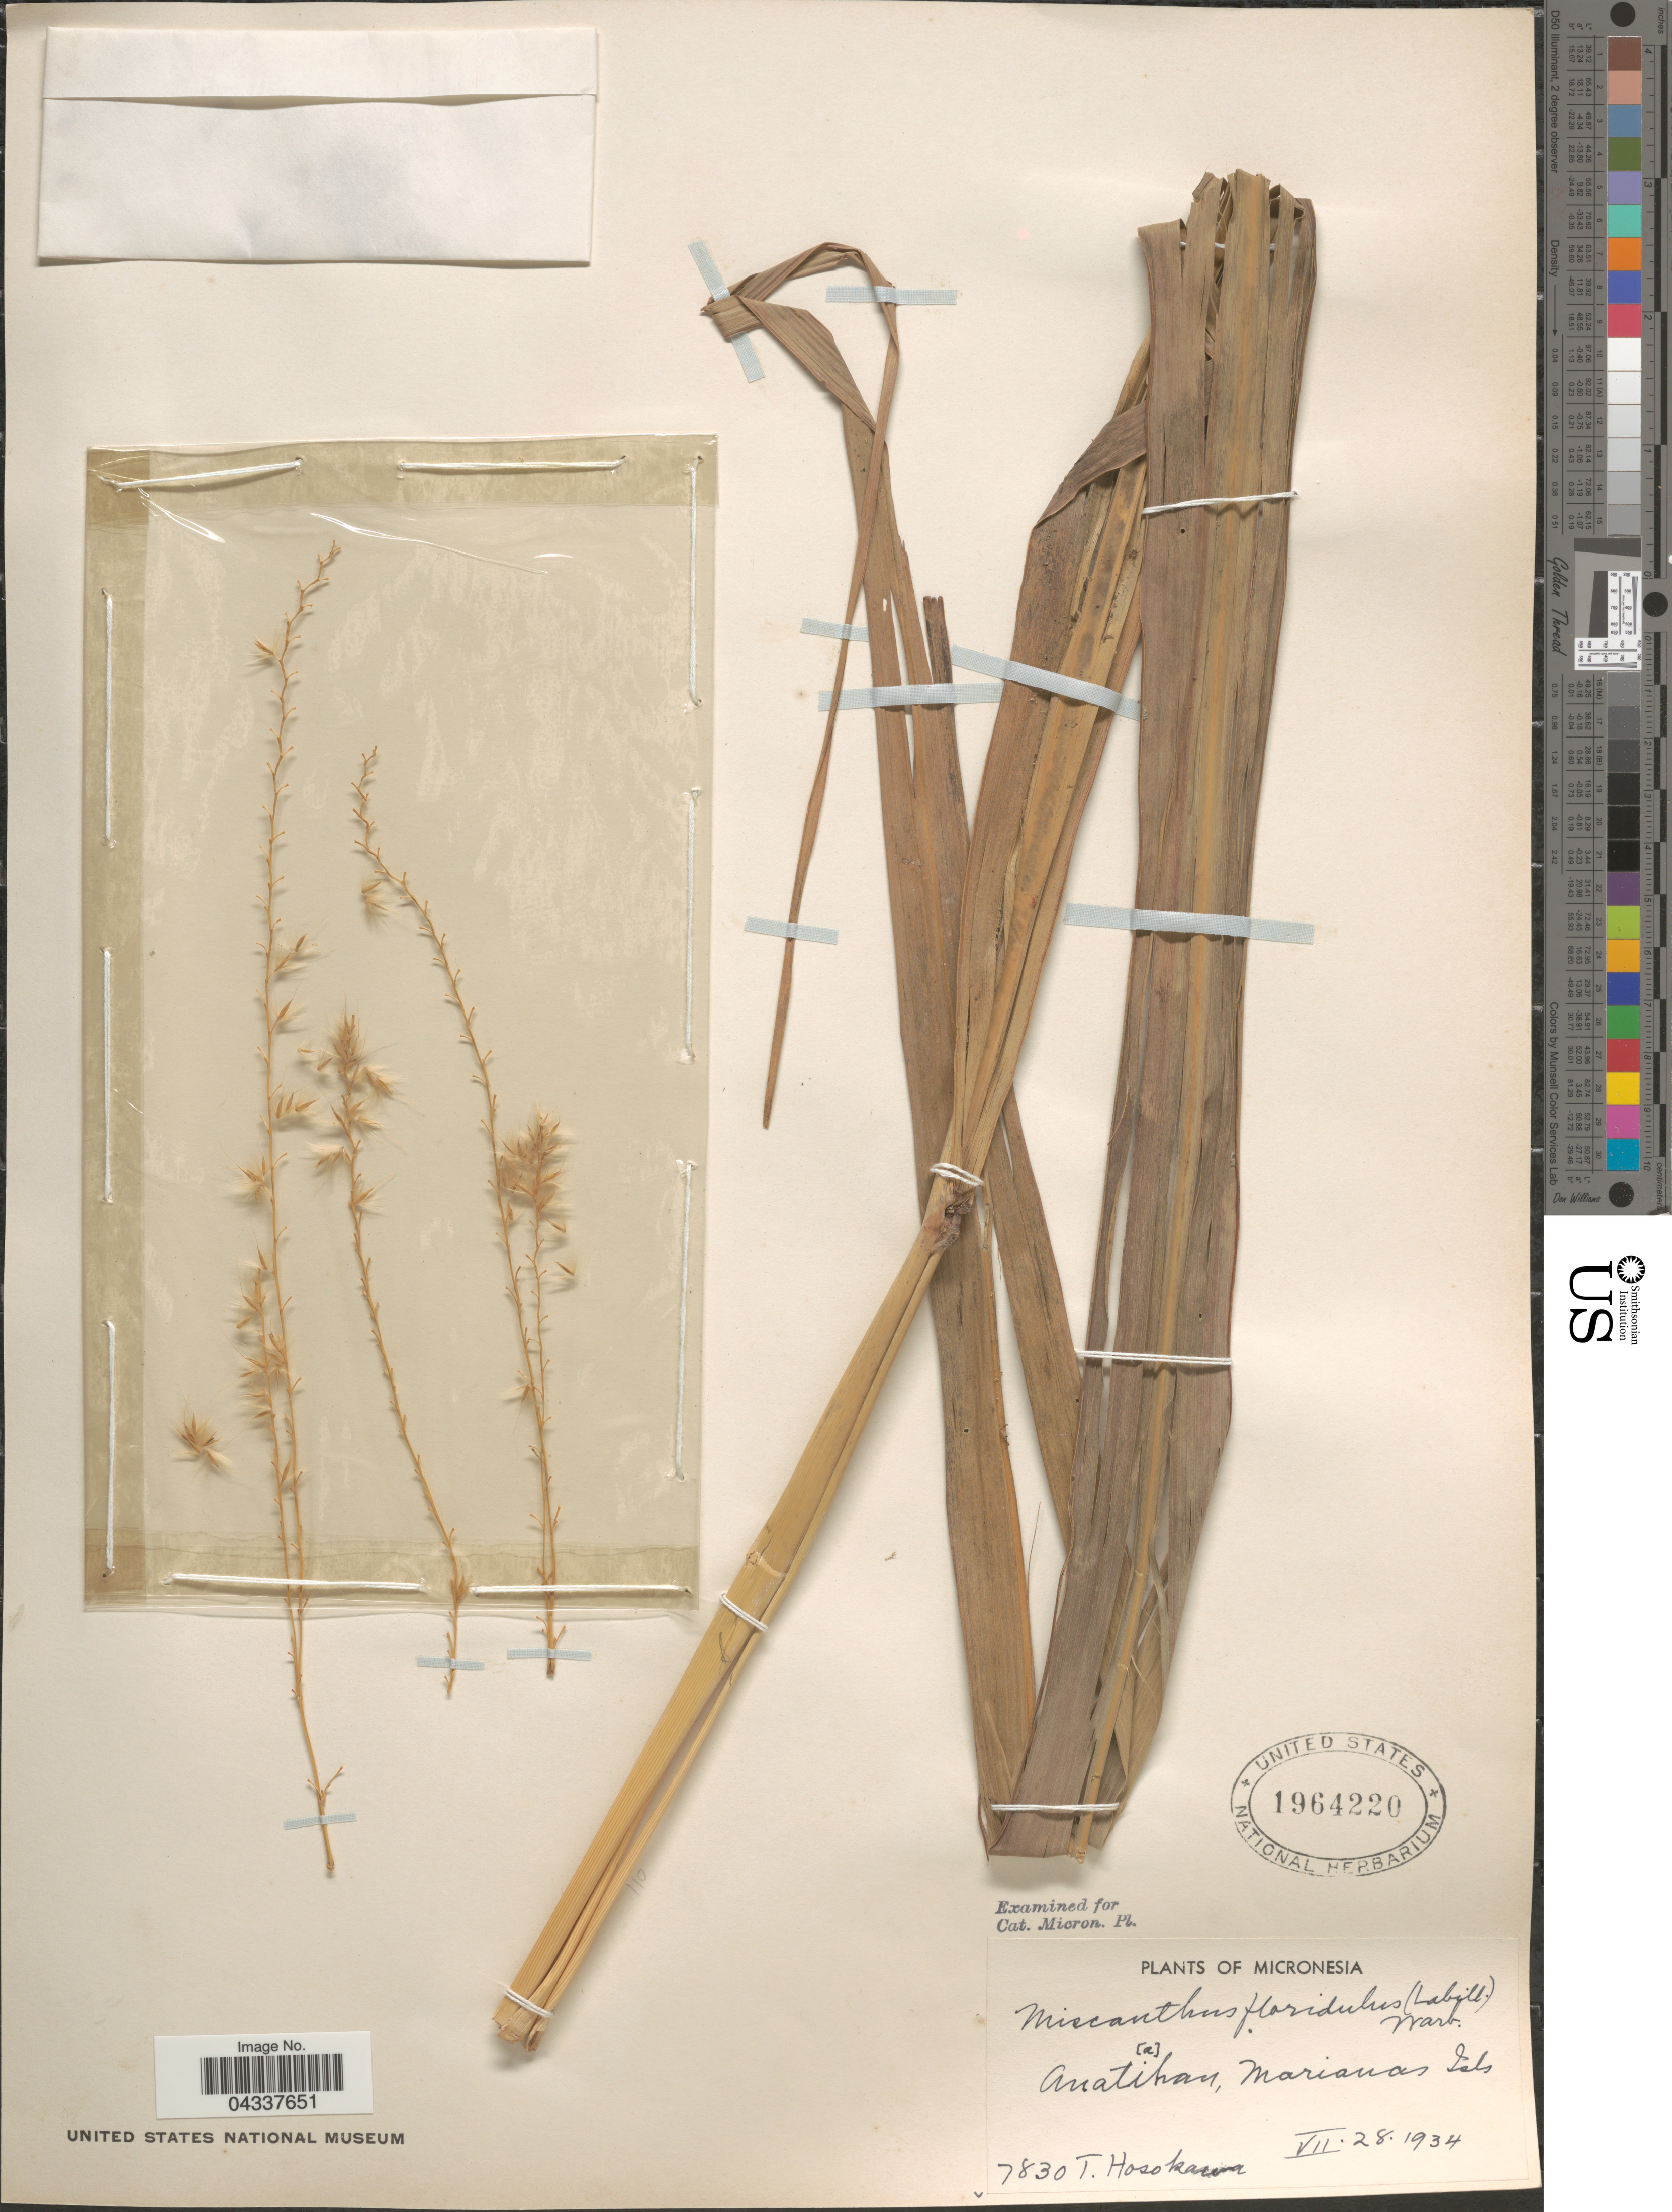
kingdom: Plantae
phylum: Tracheophyta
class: Liliopsida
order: Poales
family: Poaceae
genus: Miscanthus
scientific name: Miscanthus floridulus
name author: (Labill.) Warb.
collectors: T. Hosokawa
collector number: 7830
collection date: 1934-07-28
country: Northern Mariana Islands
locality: Anatahan, Mariana Isls.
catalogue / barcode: US 1964220